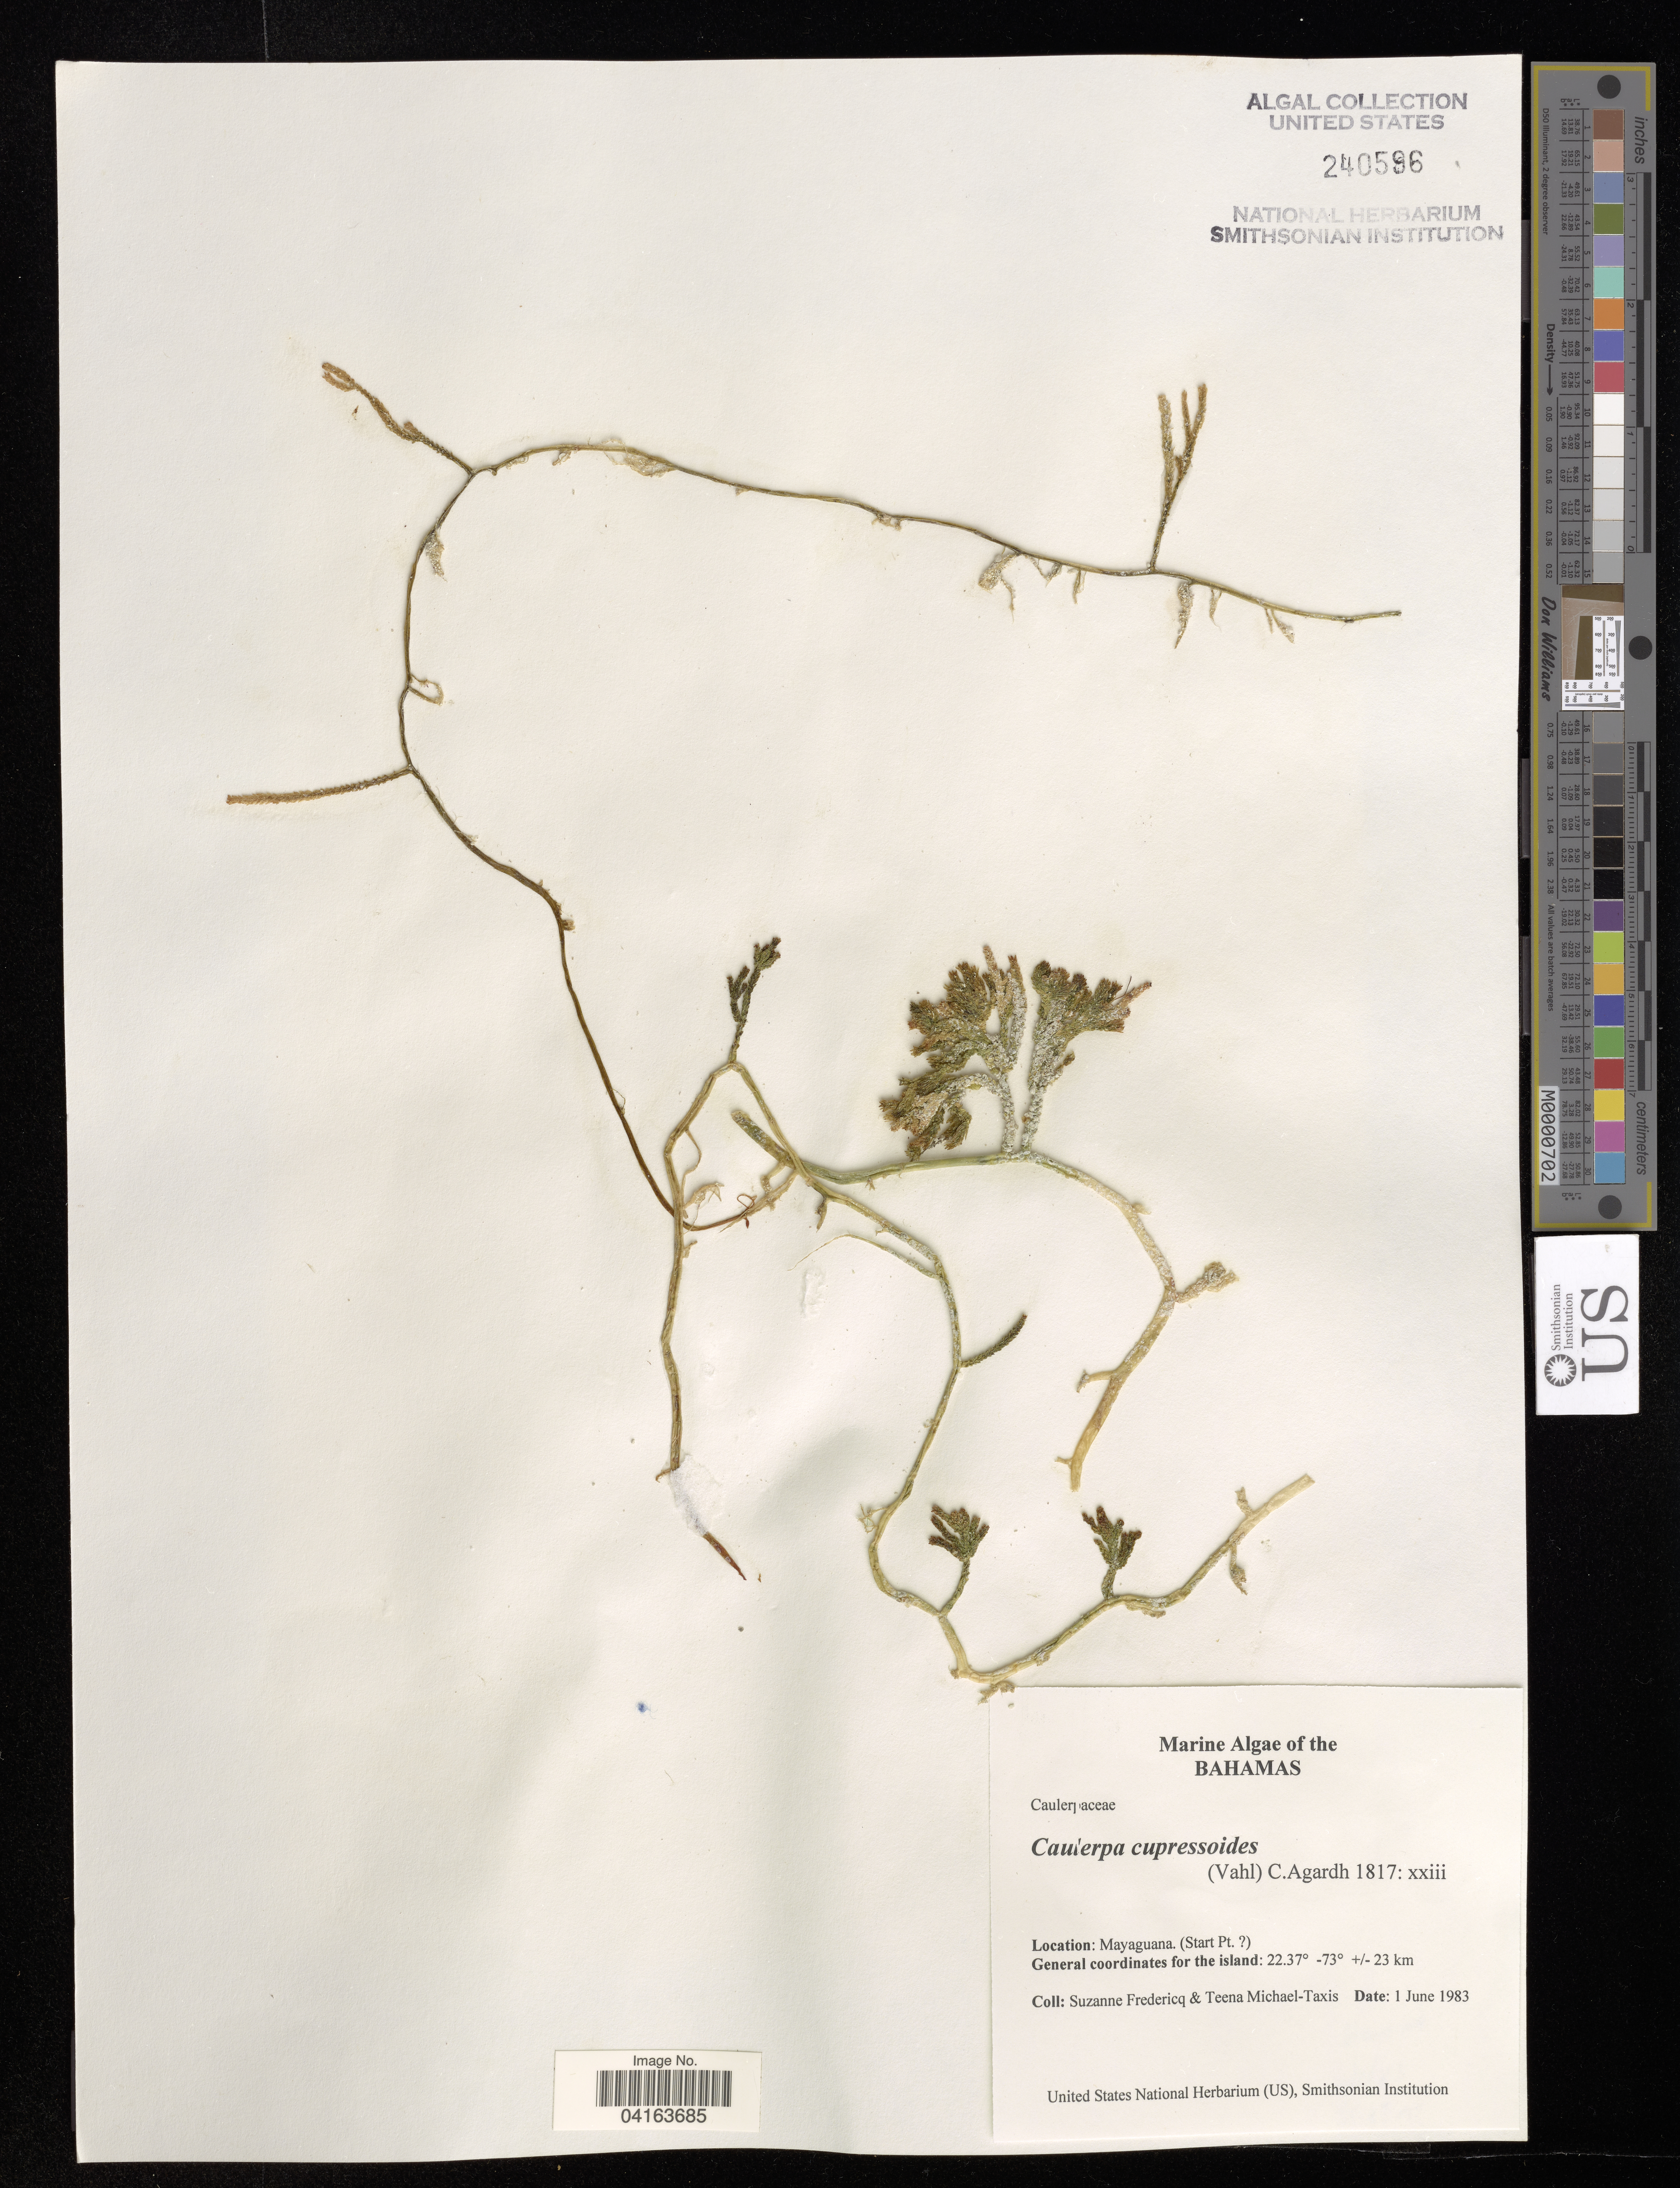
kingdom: Plantae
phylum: Chlorophyta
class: Ulvophyceae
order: Bryopsidales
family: Caulerpaceae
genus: Caulerpa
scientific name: Caulerpa cupressoides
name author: (Vahl) C. Agardh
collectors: S. Fredericq & T. Michael-Taxis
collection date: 1983-06-01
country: Bahamas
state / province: Mayaguana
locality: (Start Pt. ?).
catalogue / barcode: US 240596